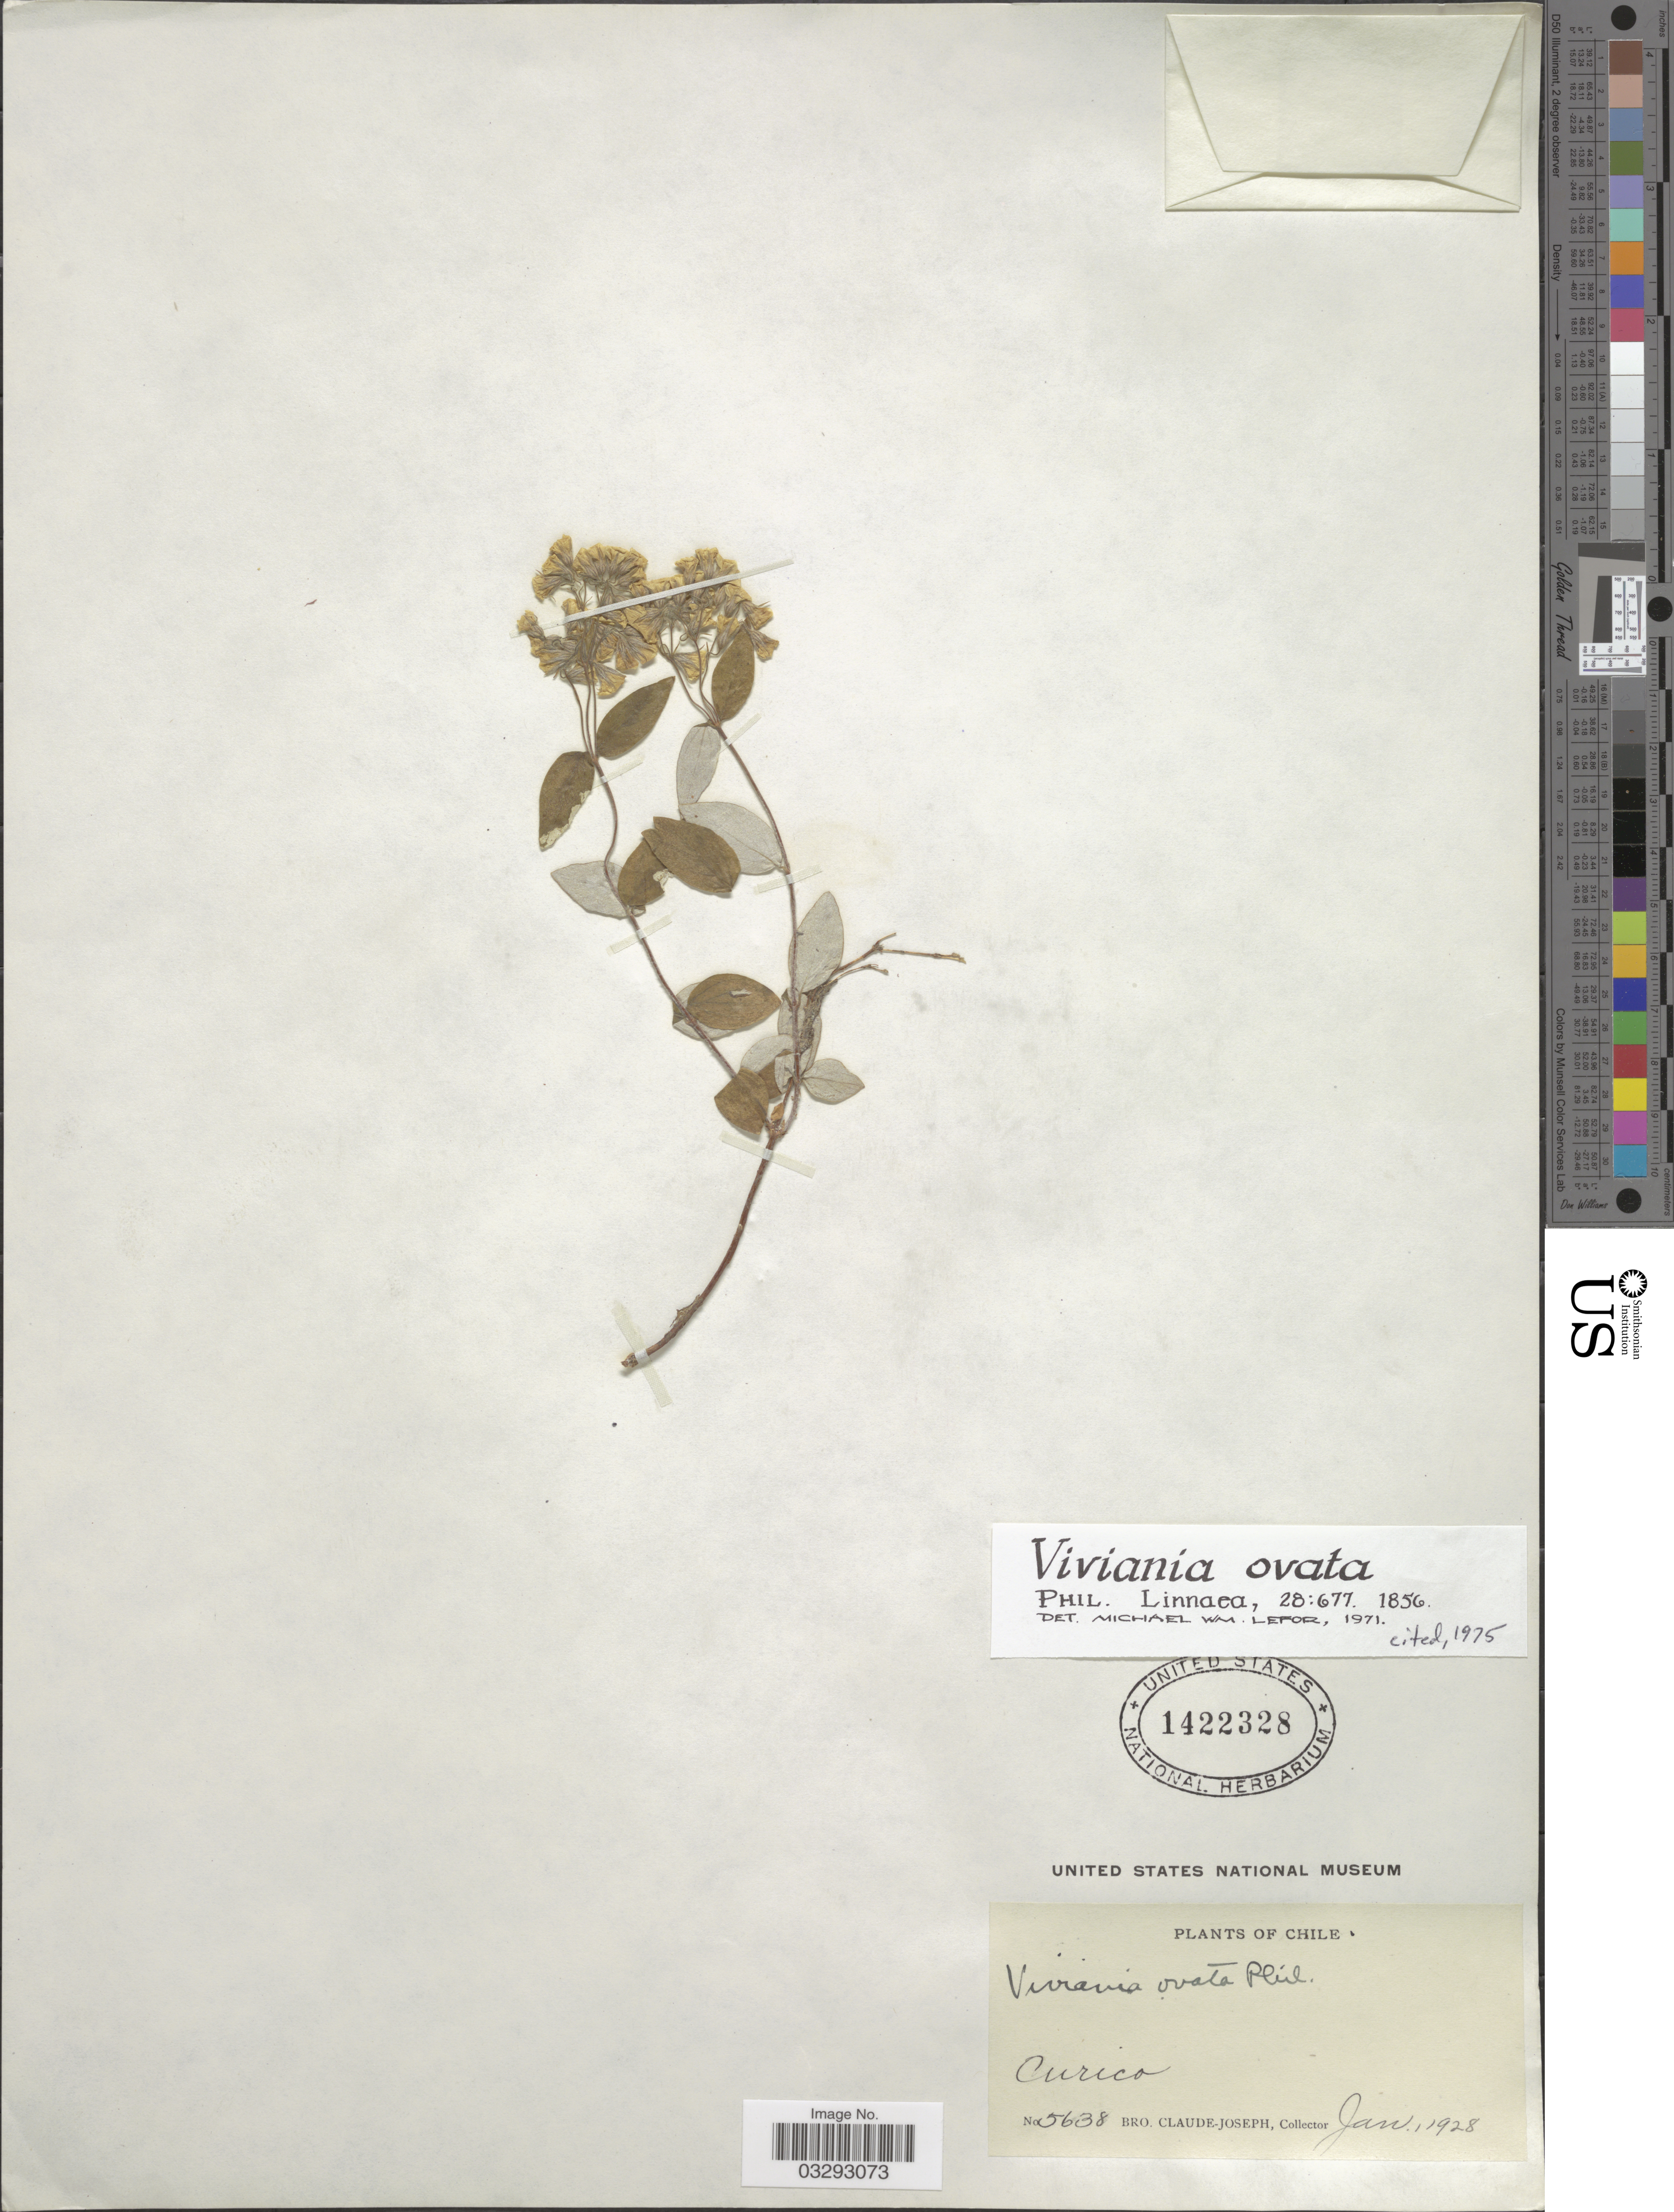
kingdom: Plantae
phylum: Tracheophyta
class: Magnoliopsida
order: Geraniales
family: Vivianiaceae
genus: Viviania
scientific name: Viviania ovata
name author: Phil.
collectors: Bro. Claude-Joseph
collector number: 5638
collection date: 1928-01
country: Chile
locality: Curico.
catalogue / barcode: US 1422328